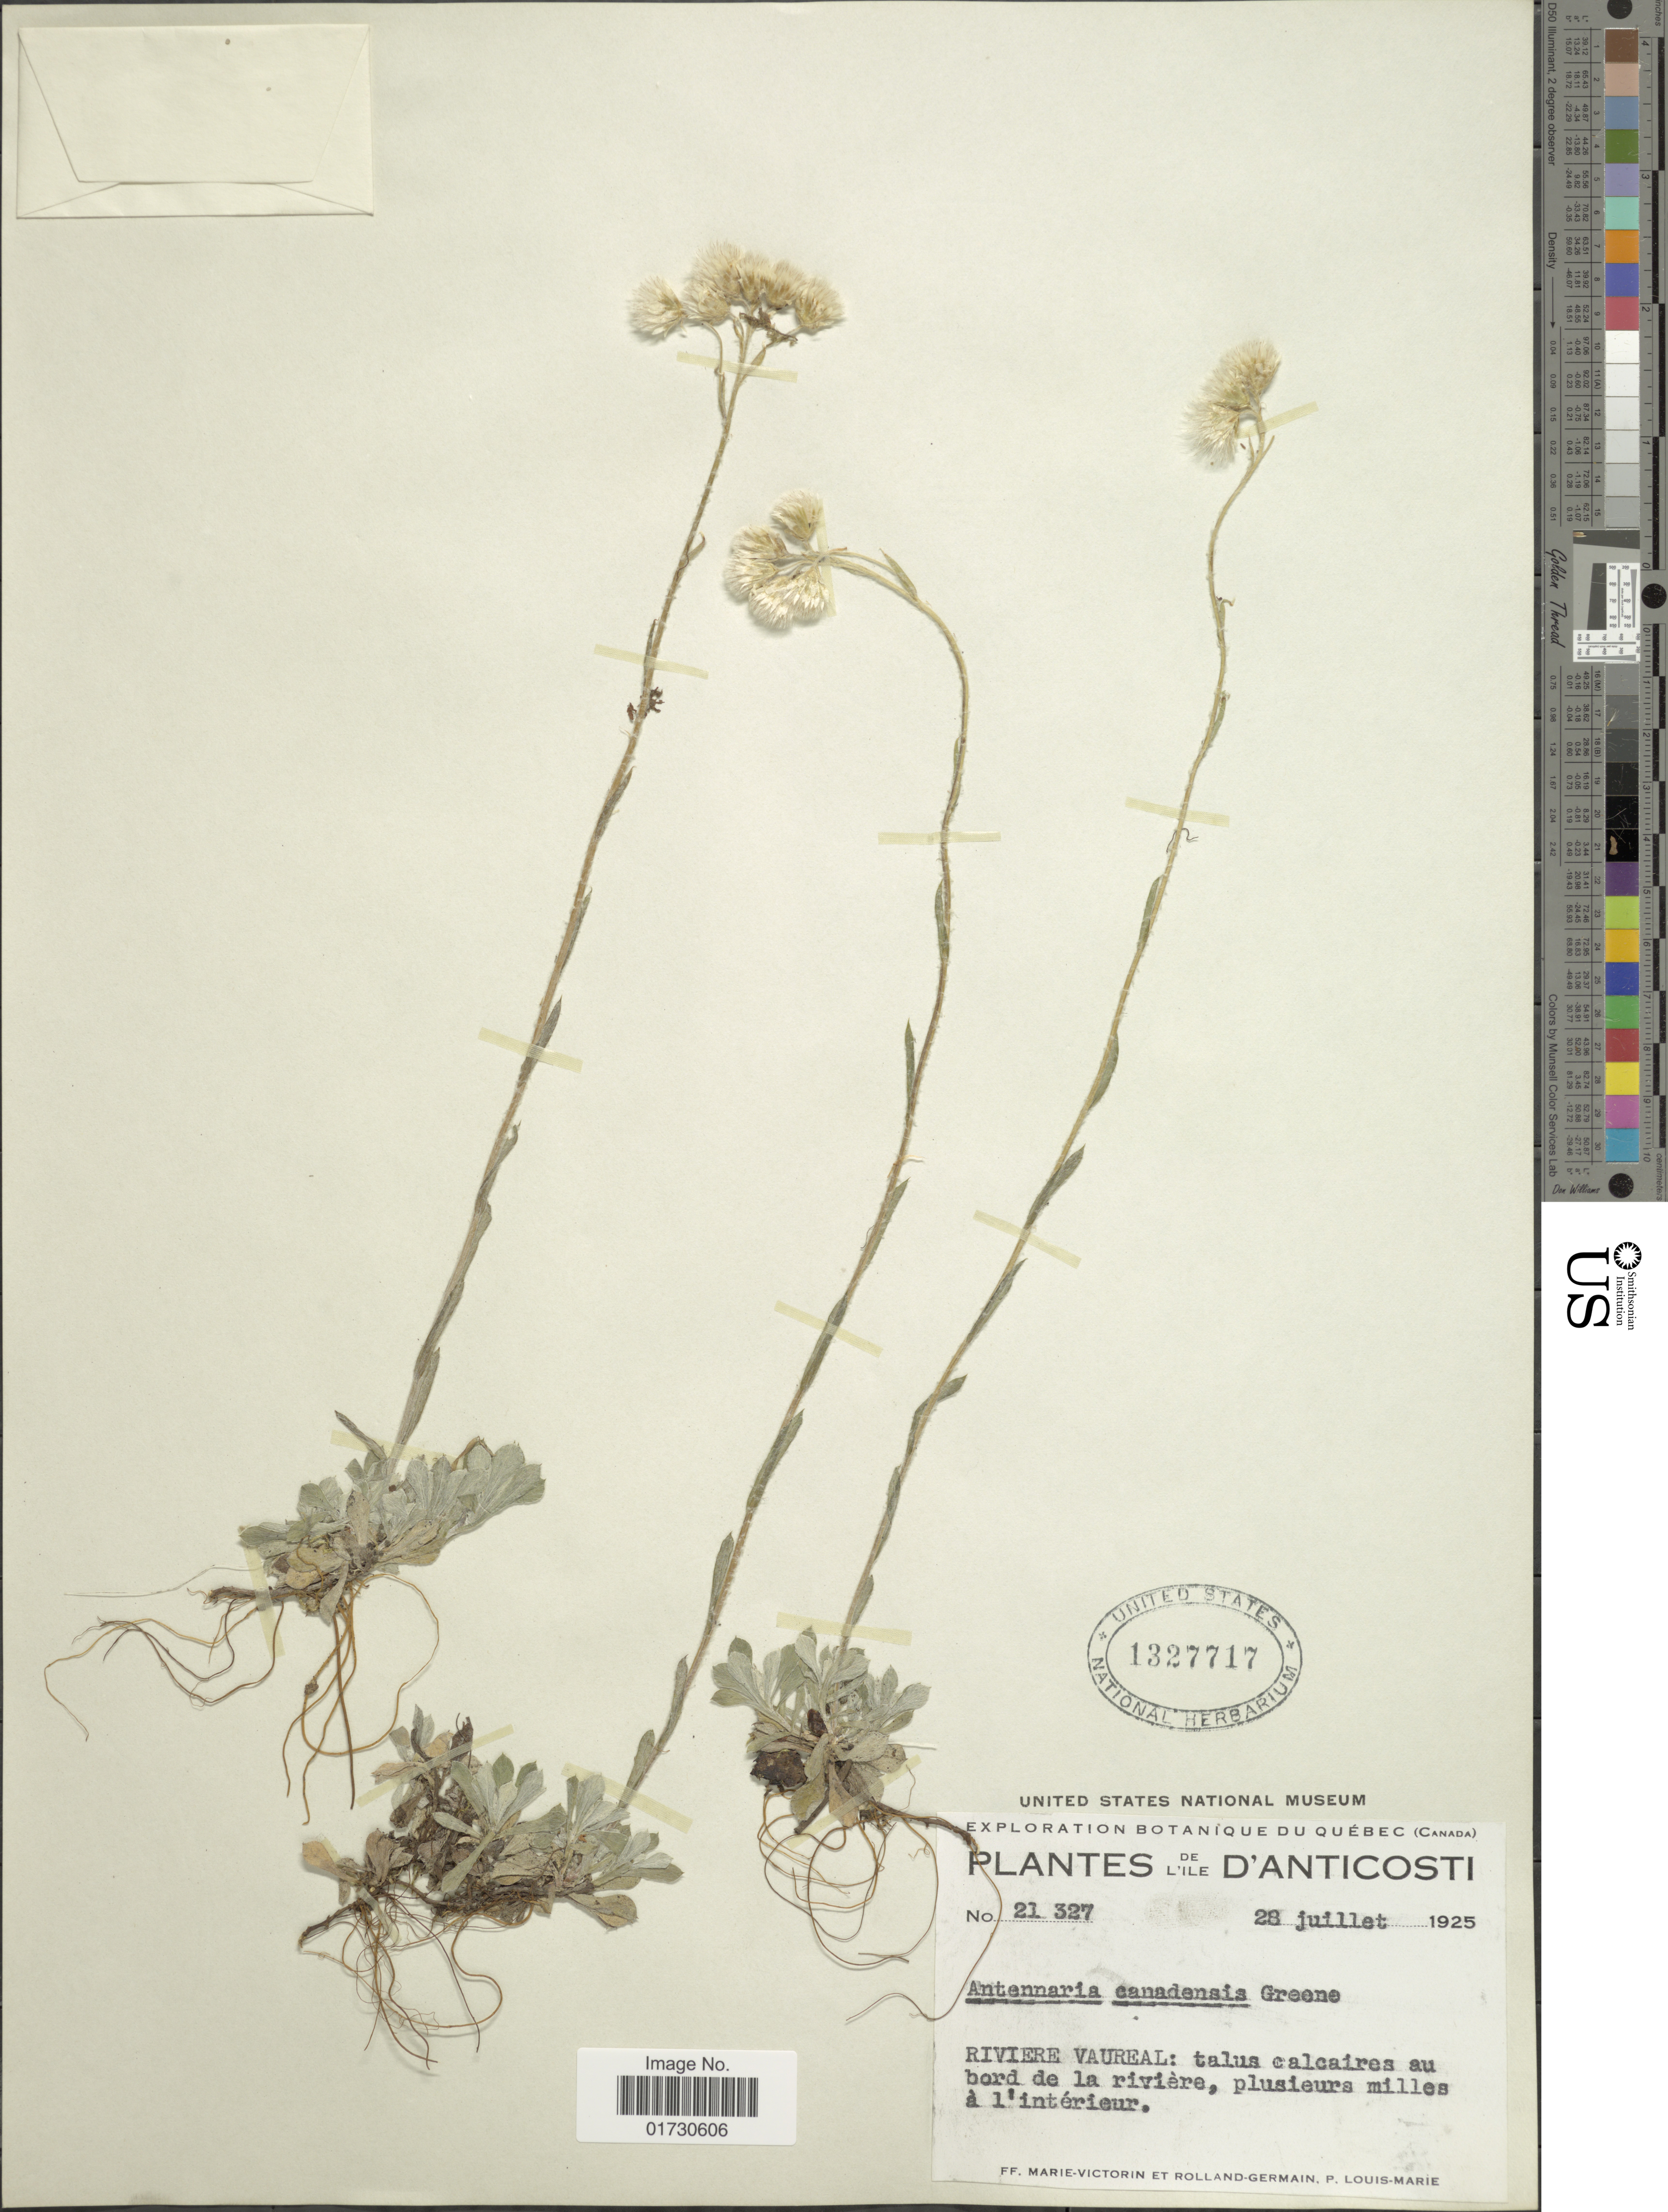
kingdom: Plantae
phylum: Tracheophyta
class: Magnoliopsida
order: Asterales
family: Asteraceae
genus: Antennaria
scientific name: Antennaria canadensis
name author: Greene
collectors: F. Marie-Victorin, Rolland-Germain & L.-M. LaLonde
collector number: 21327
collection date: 1925-07-28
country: Canada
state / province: Quebec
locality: De L'Ile D' Anticosti, Riviere Vaureal: talus calcaire au bord de la riviere, plusieurs milles al'interieur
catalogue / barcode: US 1327717